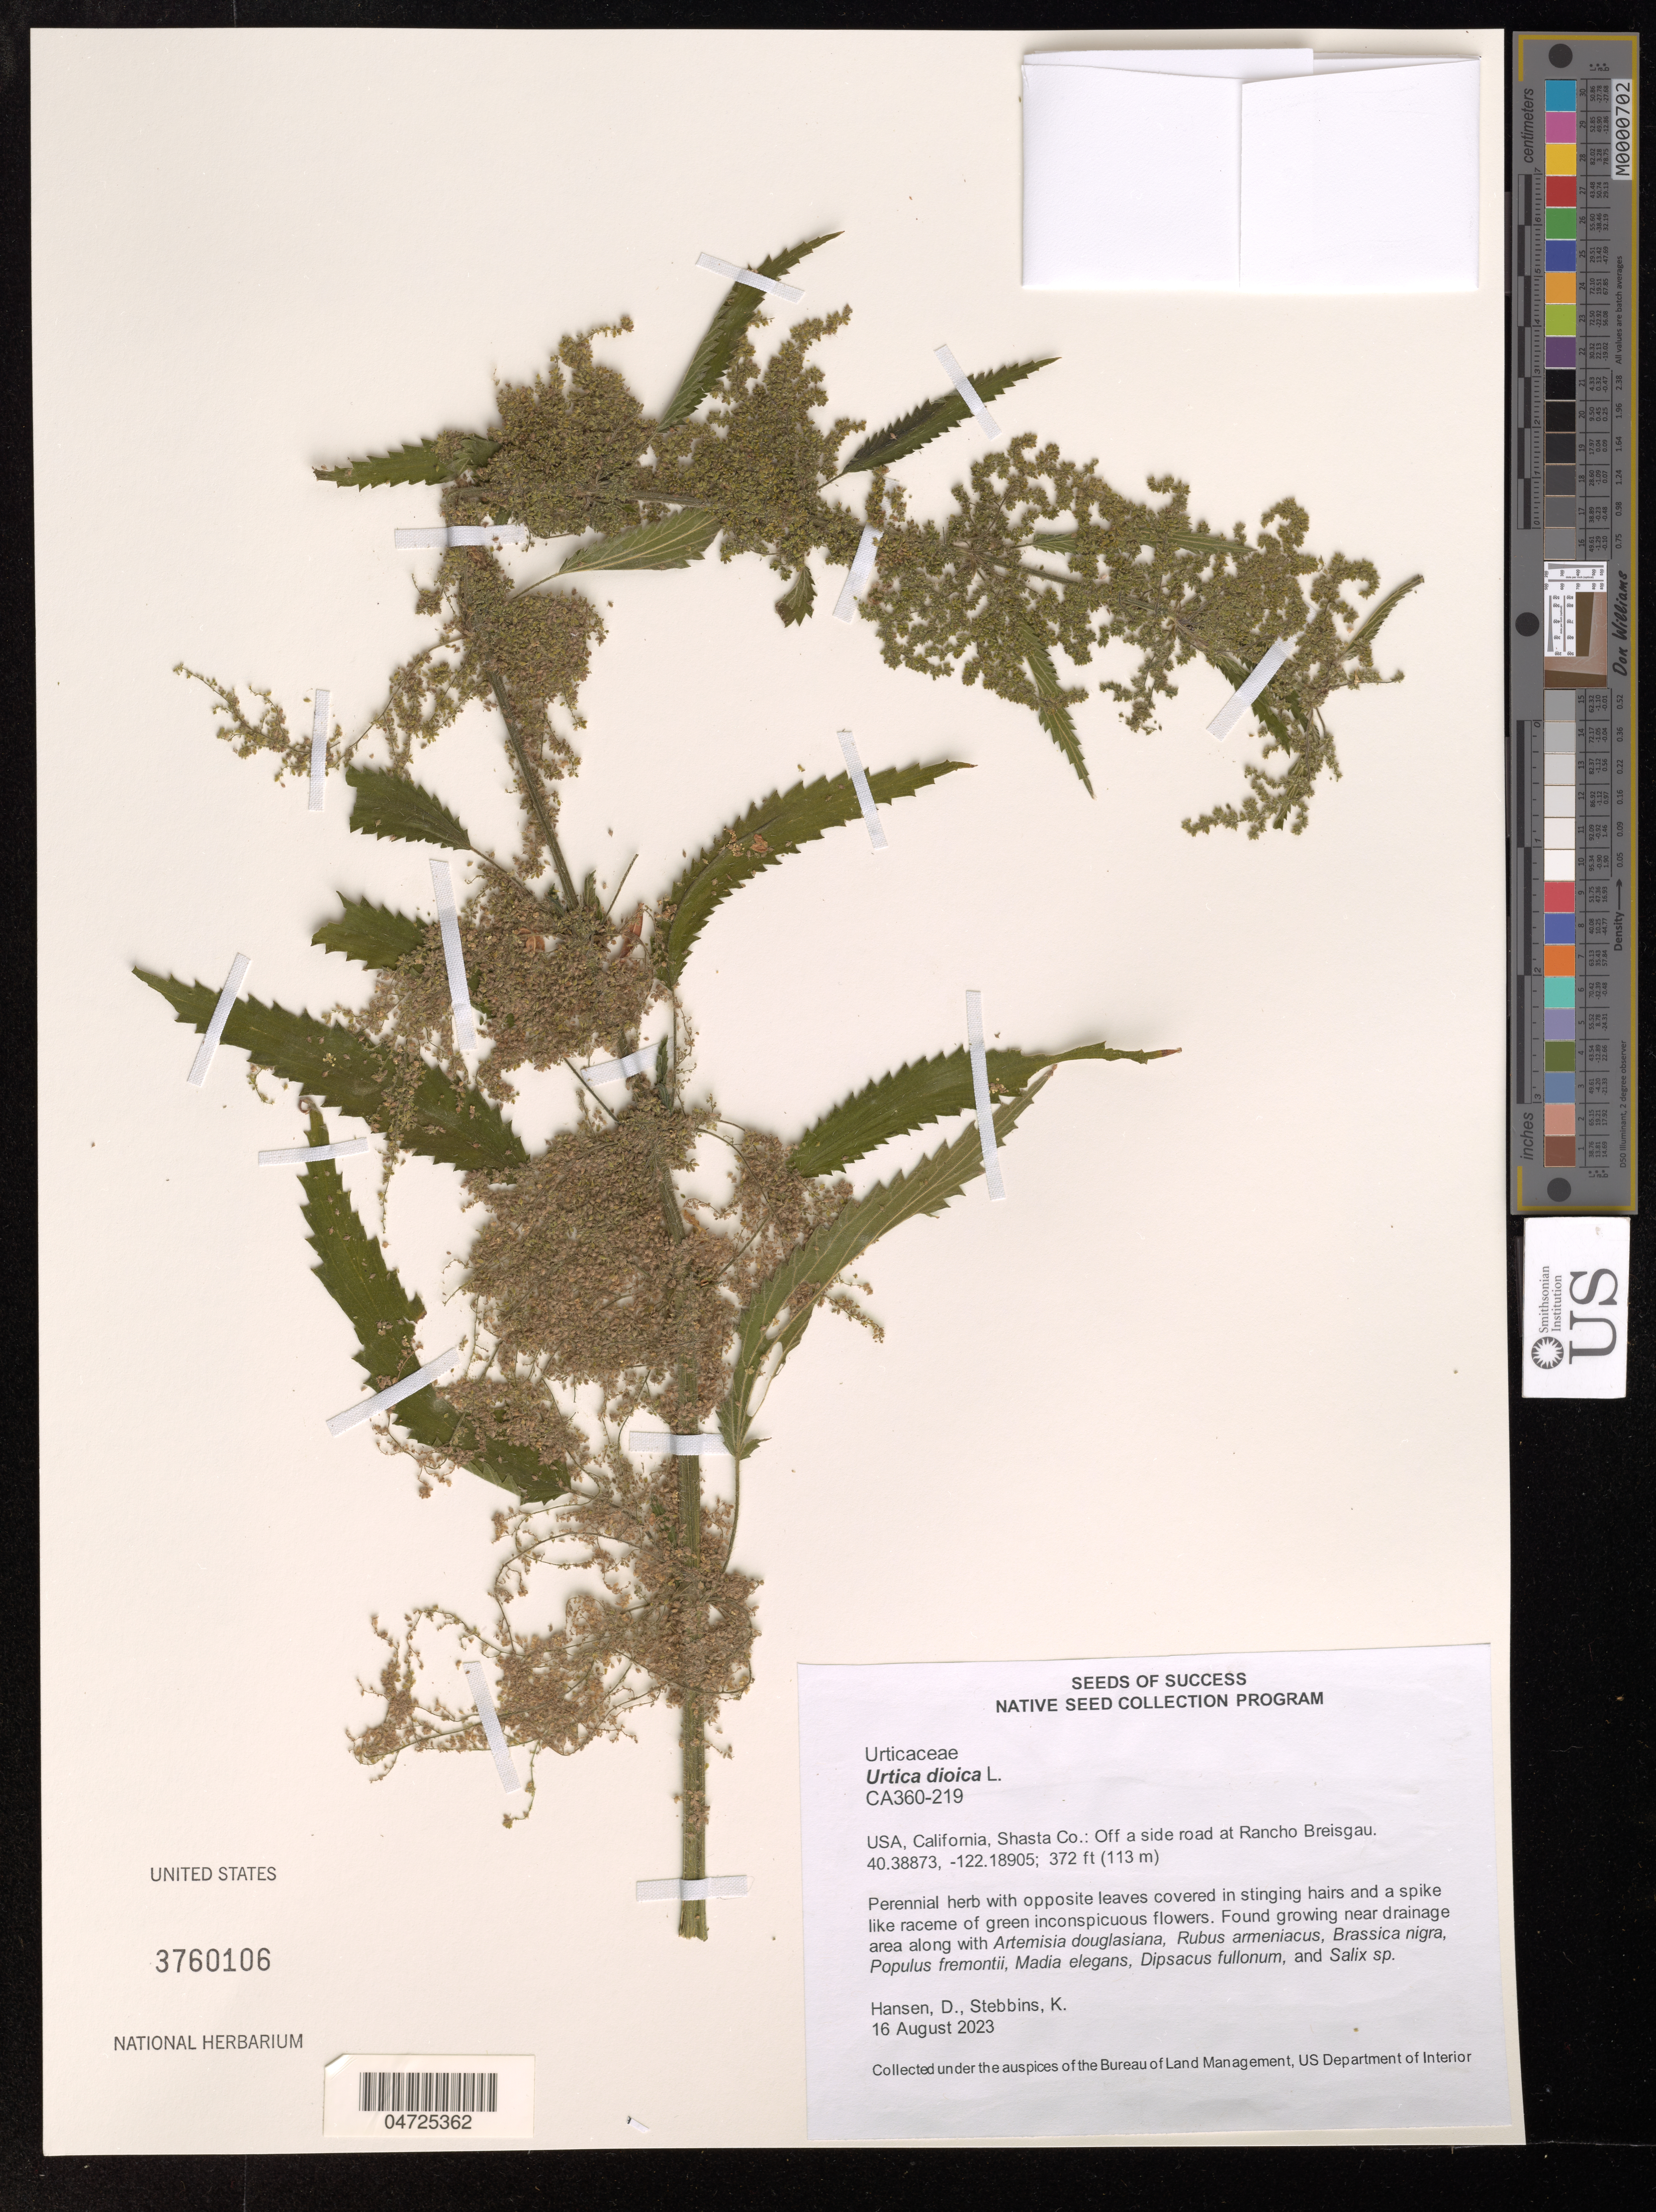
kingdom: Plantae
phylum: Tracheophyta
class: Magnoliopsida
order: Rosales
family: Urticaceae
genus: Urtica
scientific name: Urtica dioica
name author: L.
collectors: D. R. Hansen & Stebbins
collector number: CA360-219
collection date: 2023-08-16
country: United States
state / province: California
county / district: Shasta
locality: Shasta Co.: Off a side road at Rancho Breisgau.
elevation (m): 113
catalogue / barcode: US 3760106